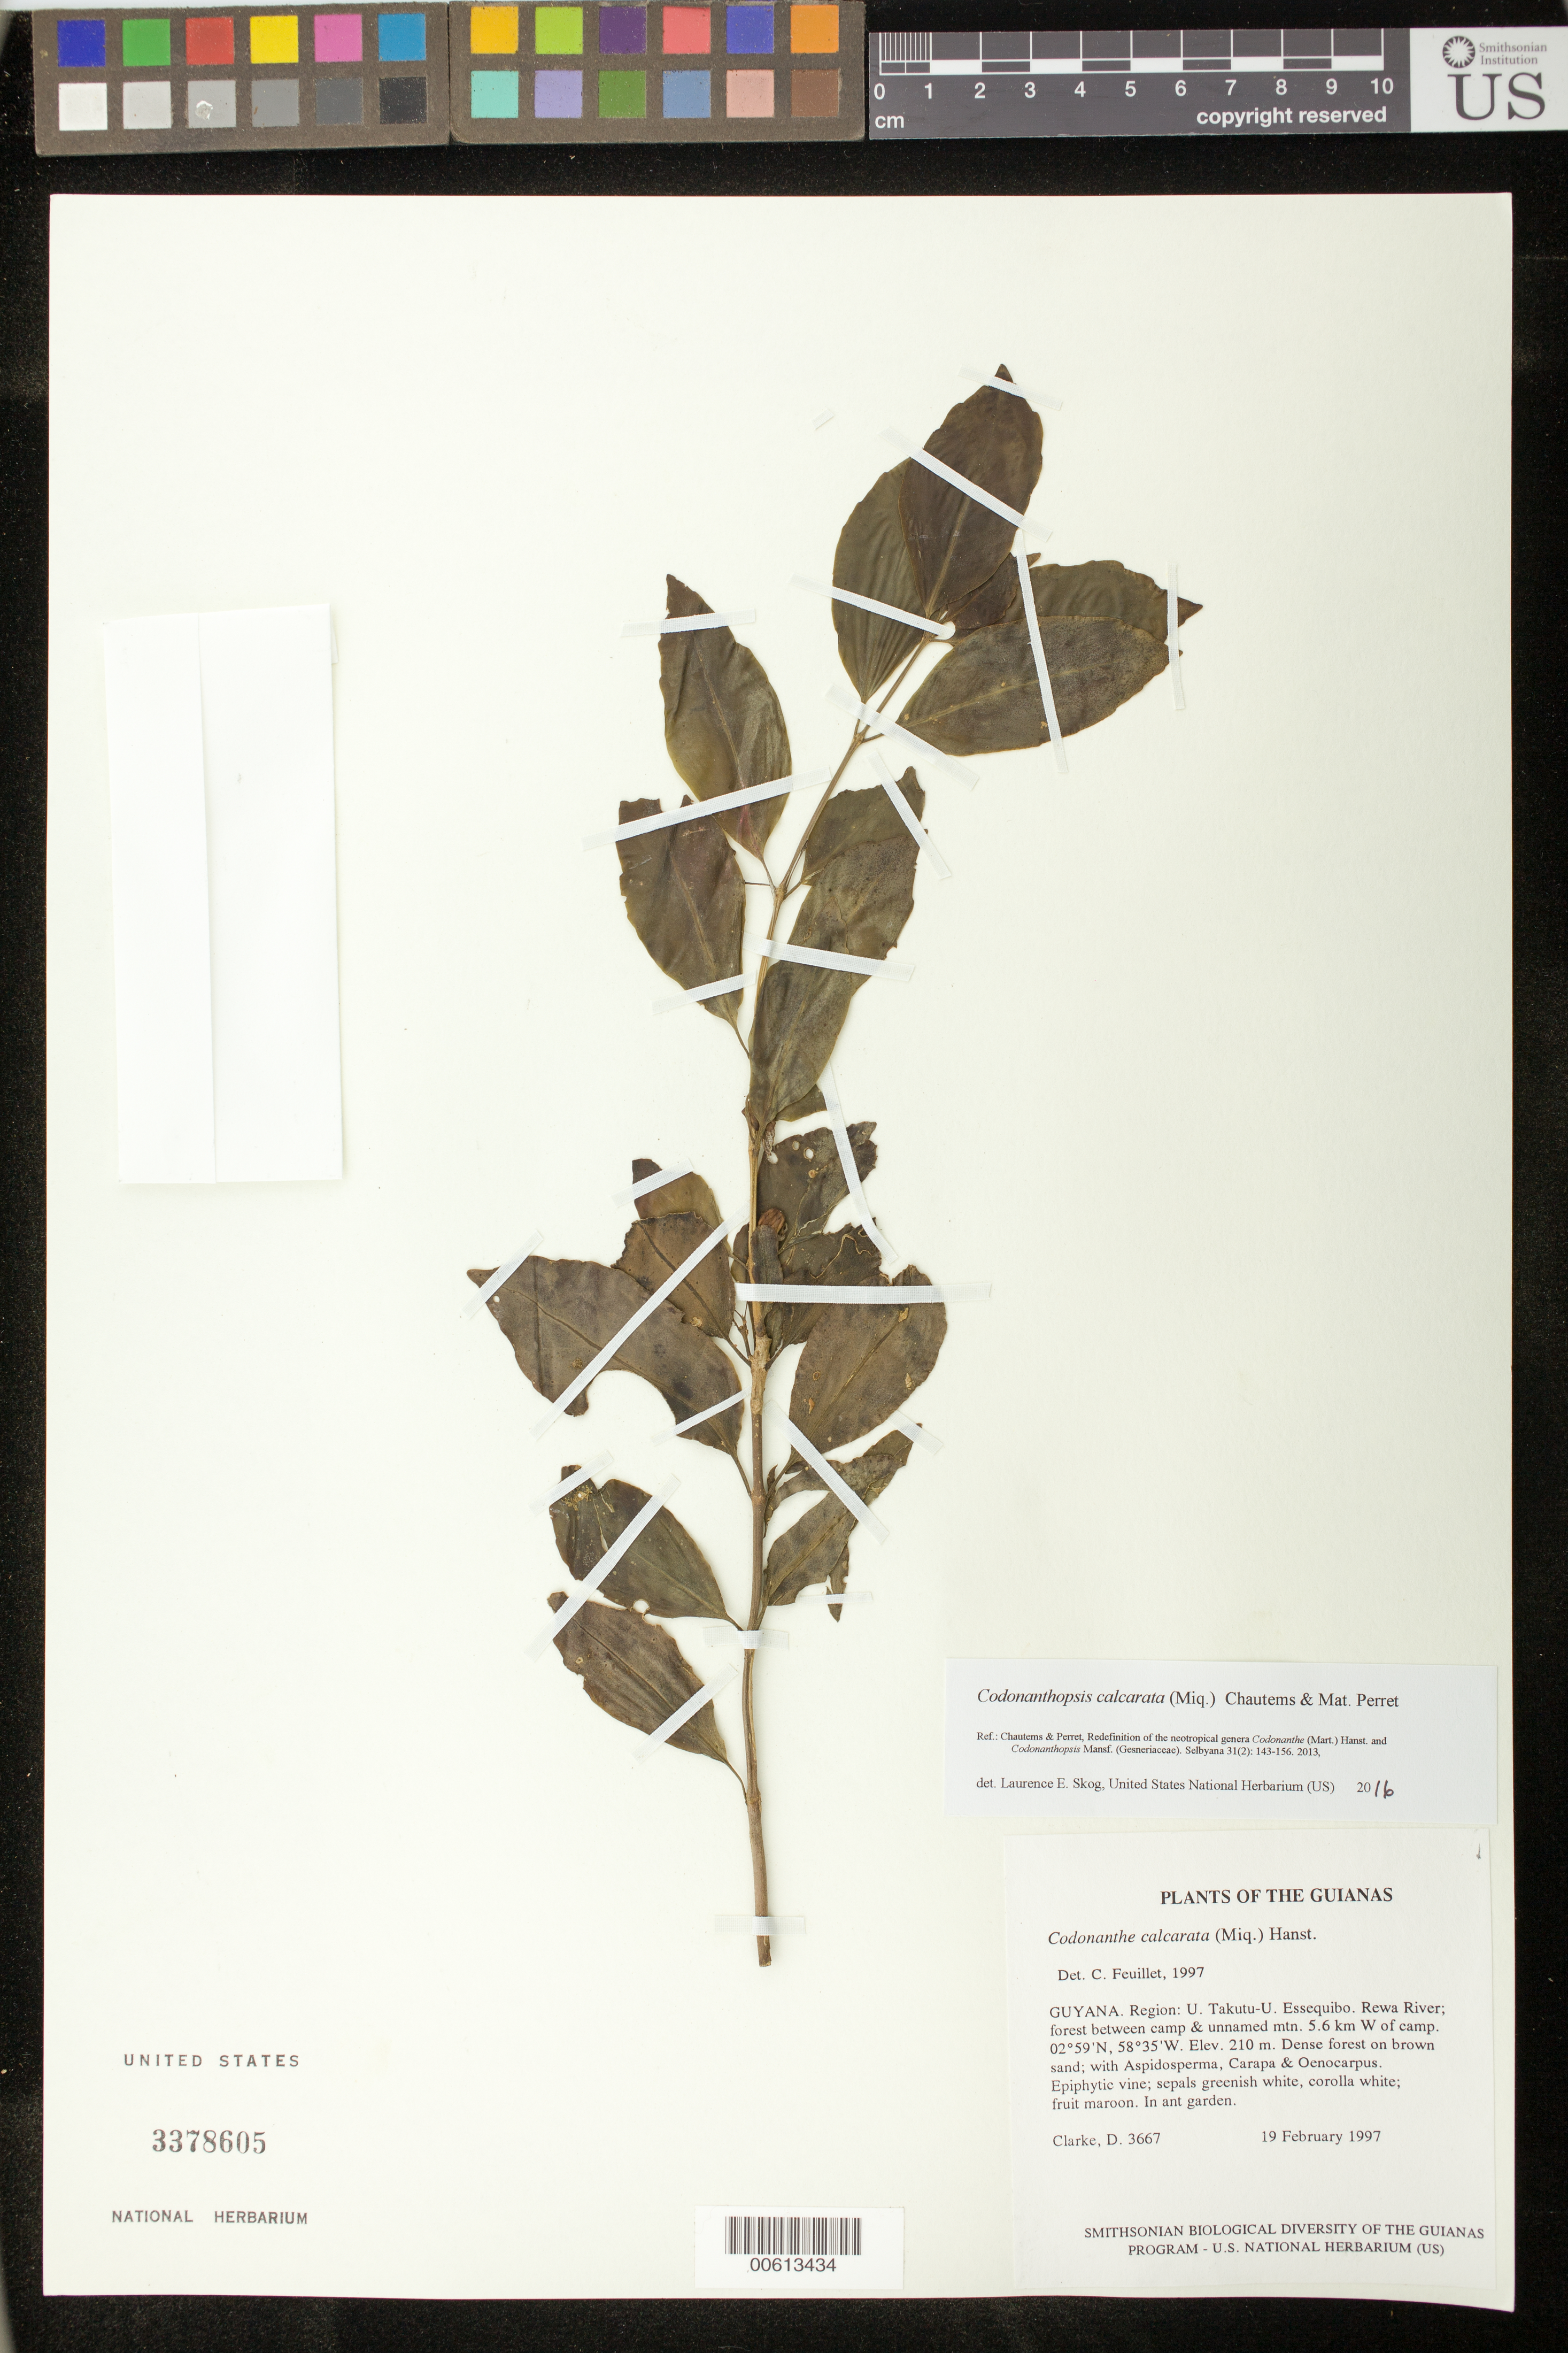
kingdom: Plantae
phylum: Tracheophyta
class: Magnoliopsida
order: Lamiales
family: Gesneriaceae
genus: Codonanthopsis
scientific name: Codonanthopsis calcarata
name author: (Miq.) Chautems & Mat.Perret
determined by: Skog, Laurence E.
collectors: H. D. Clarke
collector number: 3667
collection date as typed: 19 Feb 1997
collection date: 1997-02-19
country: Guyana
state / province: U. Takutu-U. Essequibo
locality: Rewa River; forest between camp & unnamed mtn. 5.6 km W of camp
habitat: Dense forest on brown sand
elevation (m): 210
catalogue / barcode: US 3378605